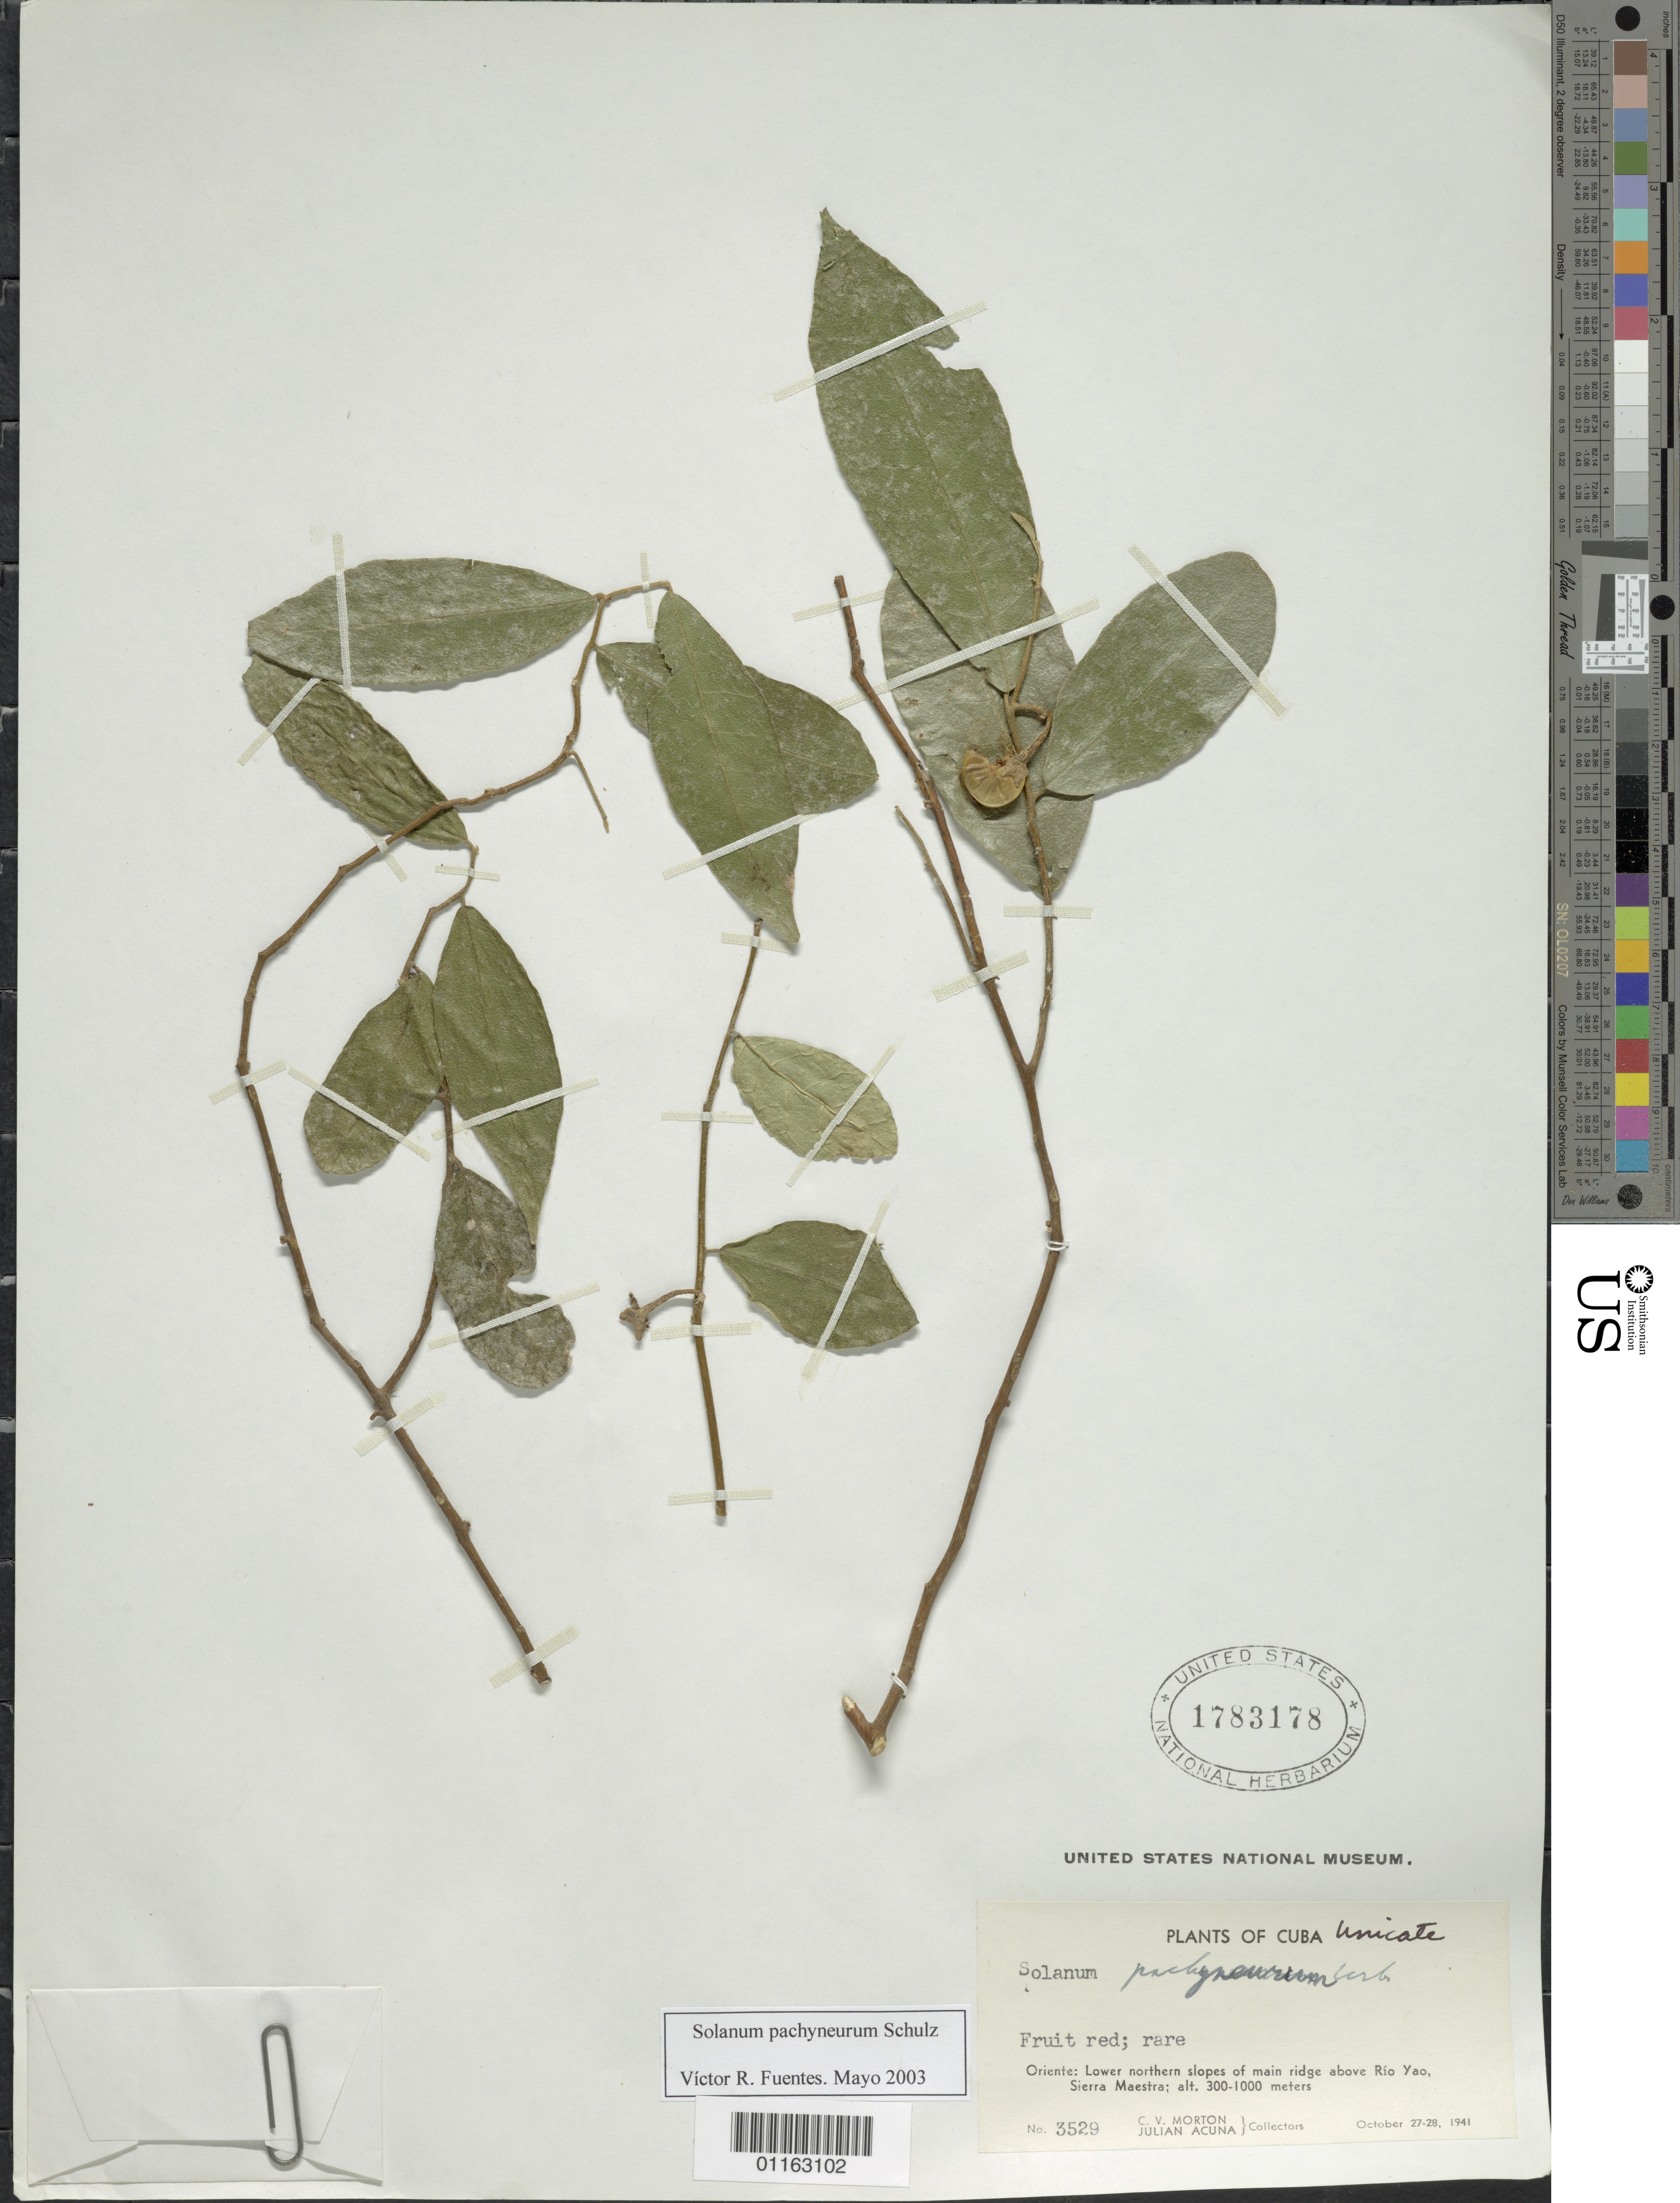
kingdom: Plantae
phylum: Tracheophyta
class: Magnoliopsida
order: Solanales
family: Solanaceae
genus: Solanum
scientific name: Solanum pachyneurum var. pachyneurum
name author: O.E. Schulz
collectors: C. V. Morton & J. Acuña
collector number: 3529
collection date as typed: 27 Oct 1941 to 28 Sep 1941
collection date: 1941-09-28/1941-10-27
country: Cuba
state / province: Oriente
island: Cuba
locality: Lower N slopes of main ridge above Rio Yao, Sierra Maestra.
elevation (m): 300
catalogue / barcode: US 1783178